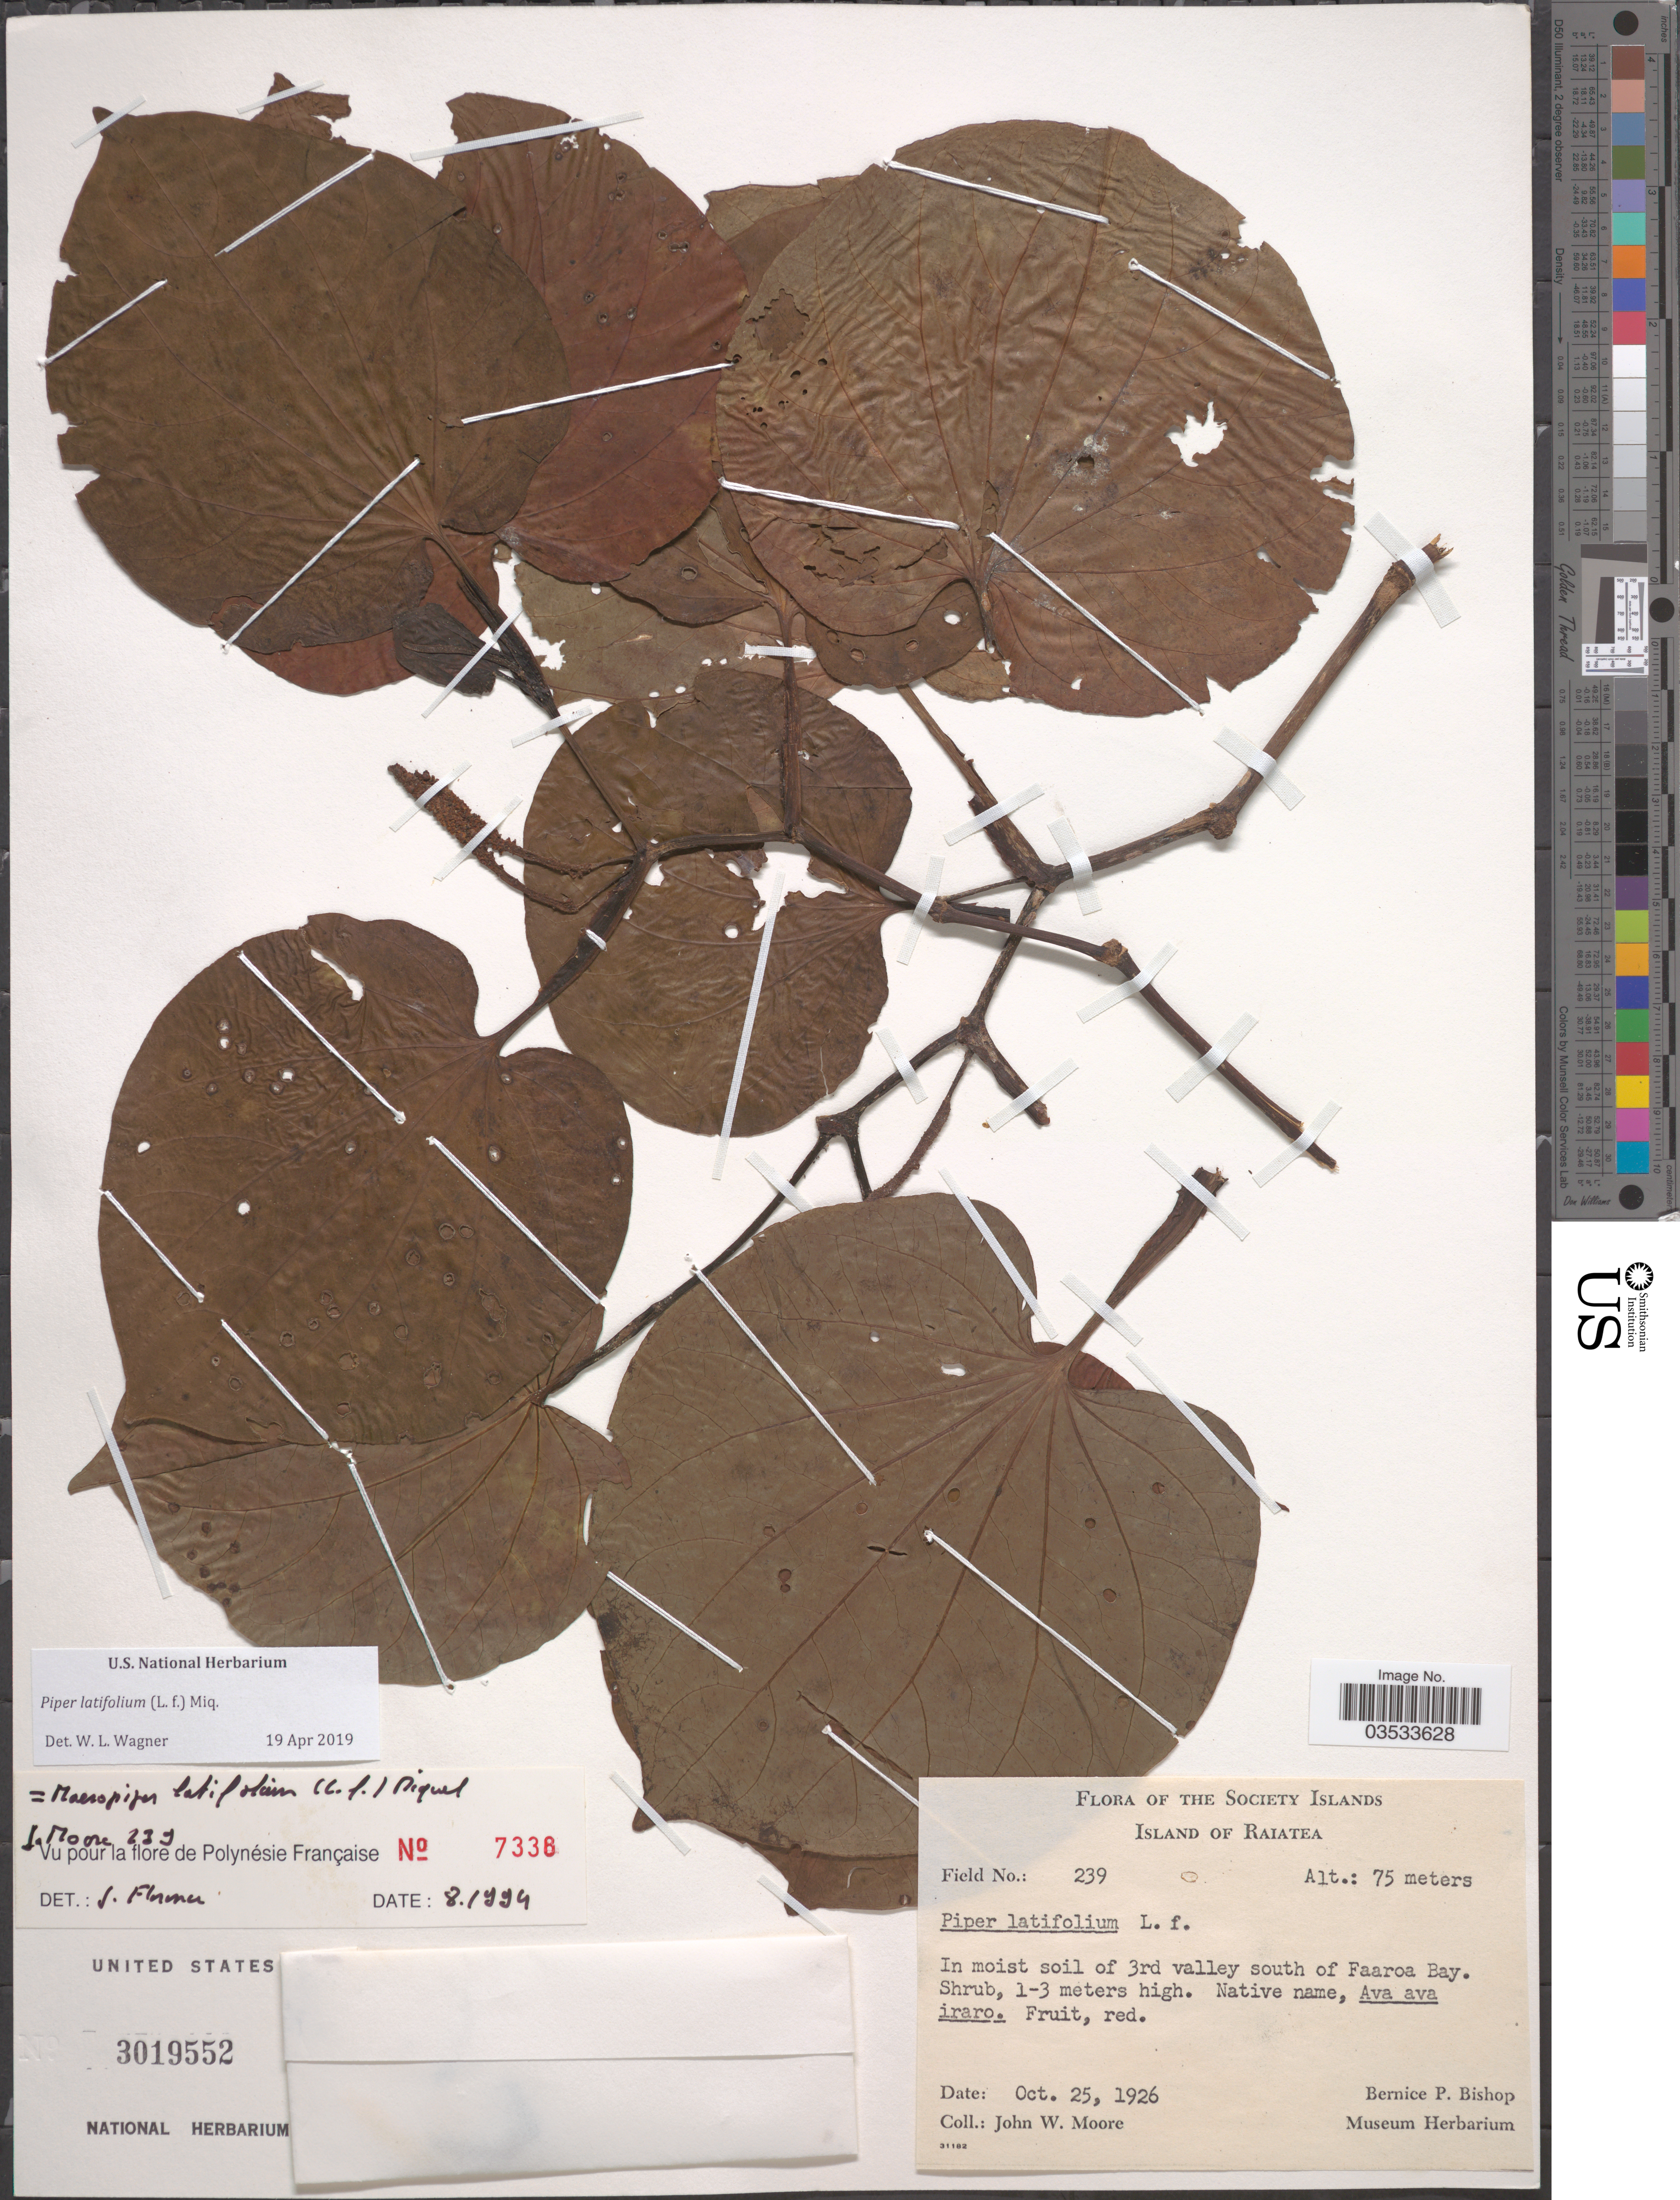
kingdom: Plantae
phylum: Tracheophyta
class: Magnoliopsida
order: Piperales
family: Piperaceae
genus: Piper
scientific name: Piper latifolium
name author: L. f.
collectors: J. Moore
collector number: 239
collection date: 1926-10-25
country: French Polynesia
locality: The Society Islands. Island of Raiatea. 3rd valley south of Faaroa Bay.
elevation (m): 75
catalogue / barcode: US 3019552